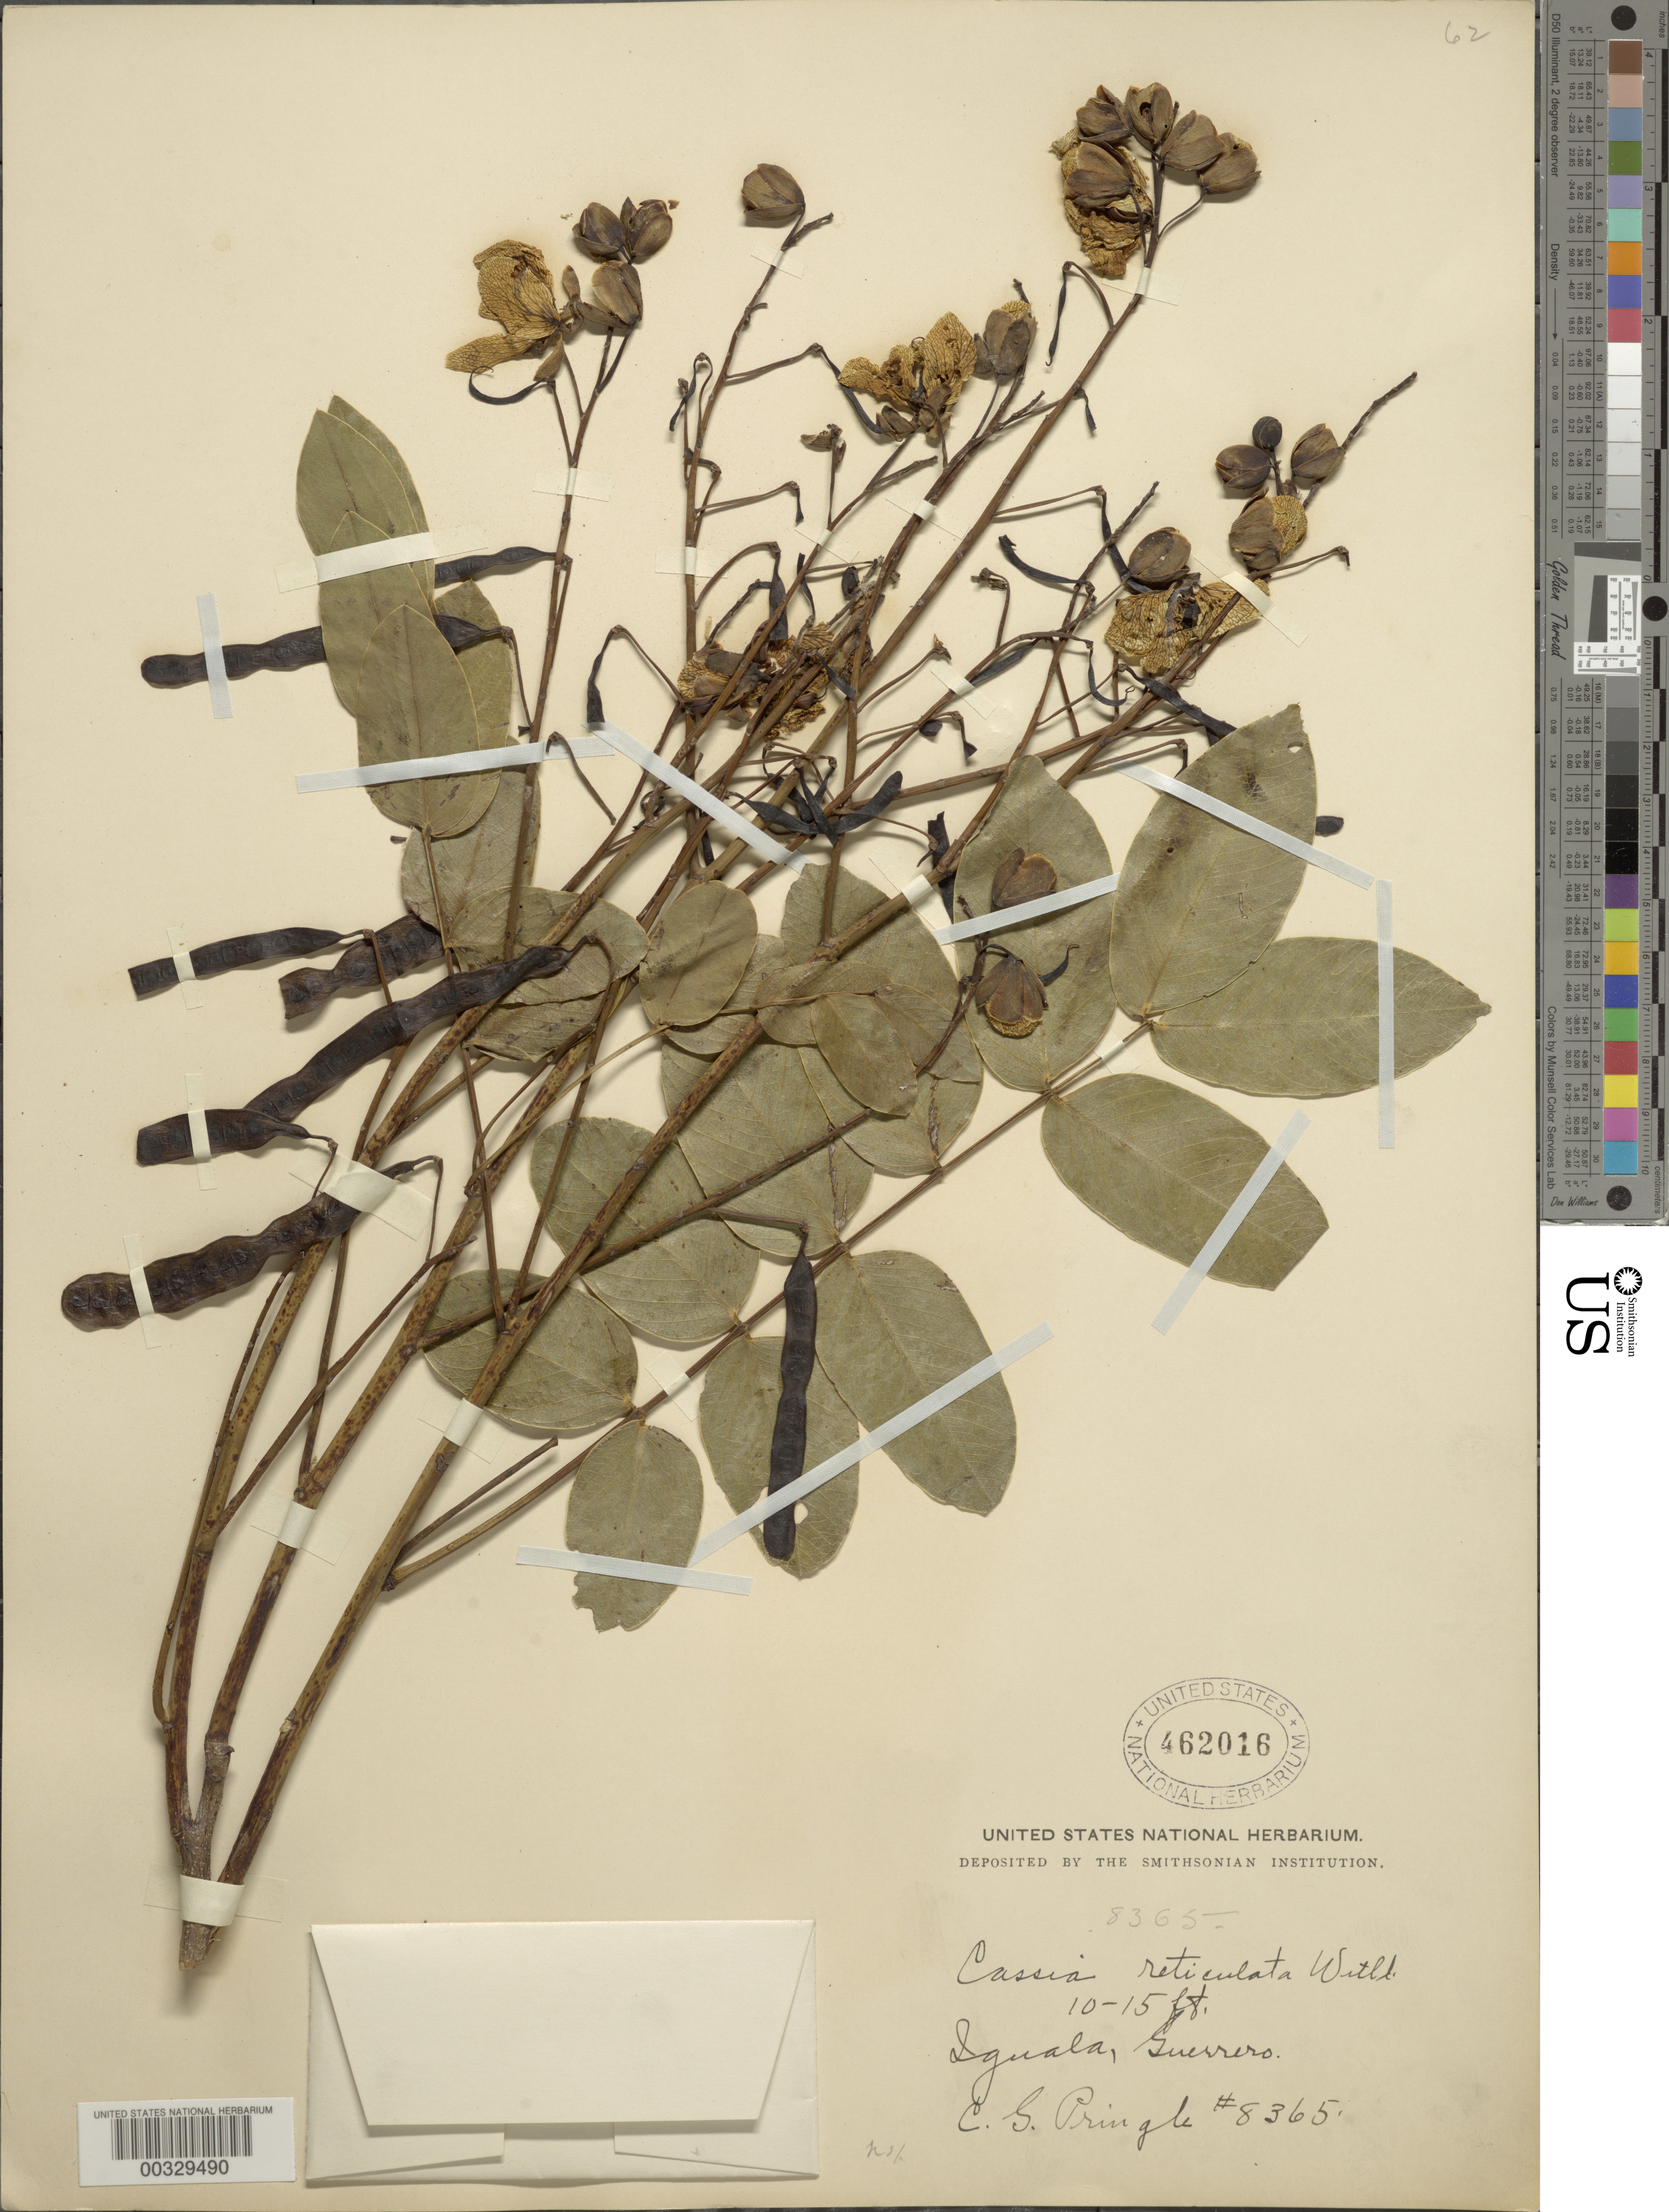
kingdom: Plantae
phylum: Tracheophyta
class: Magnoliopsida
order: Fabales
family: Fabaceae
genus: Senna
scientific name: Senna reticulata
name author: (Willd.) H.S. Irwin & Barneby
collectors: C. G. Pringle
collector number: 8365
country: Mexico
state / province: Guerrero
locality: Iguala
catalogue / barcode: US 462016